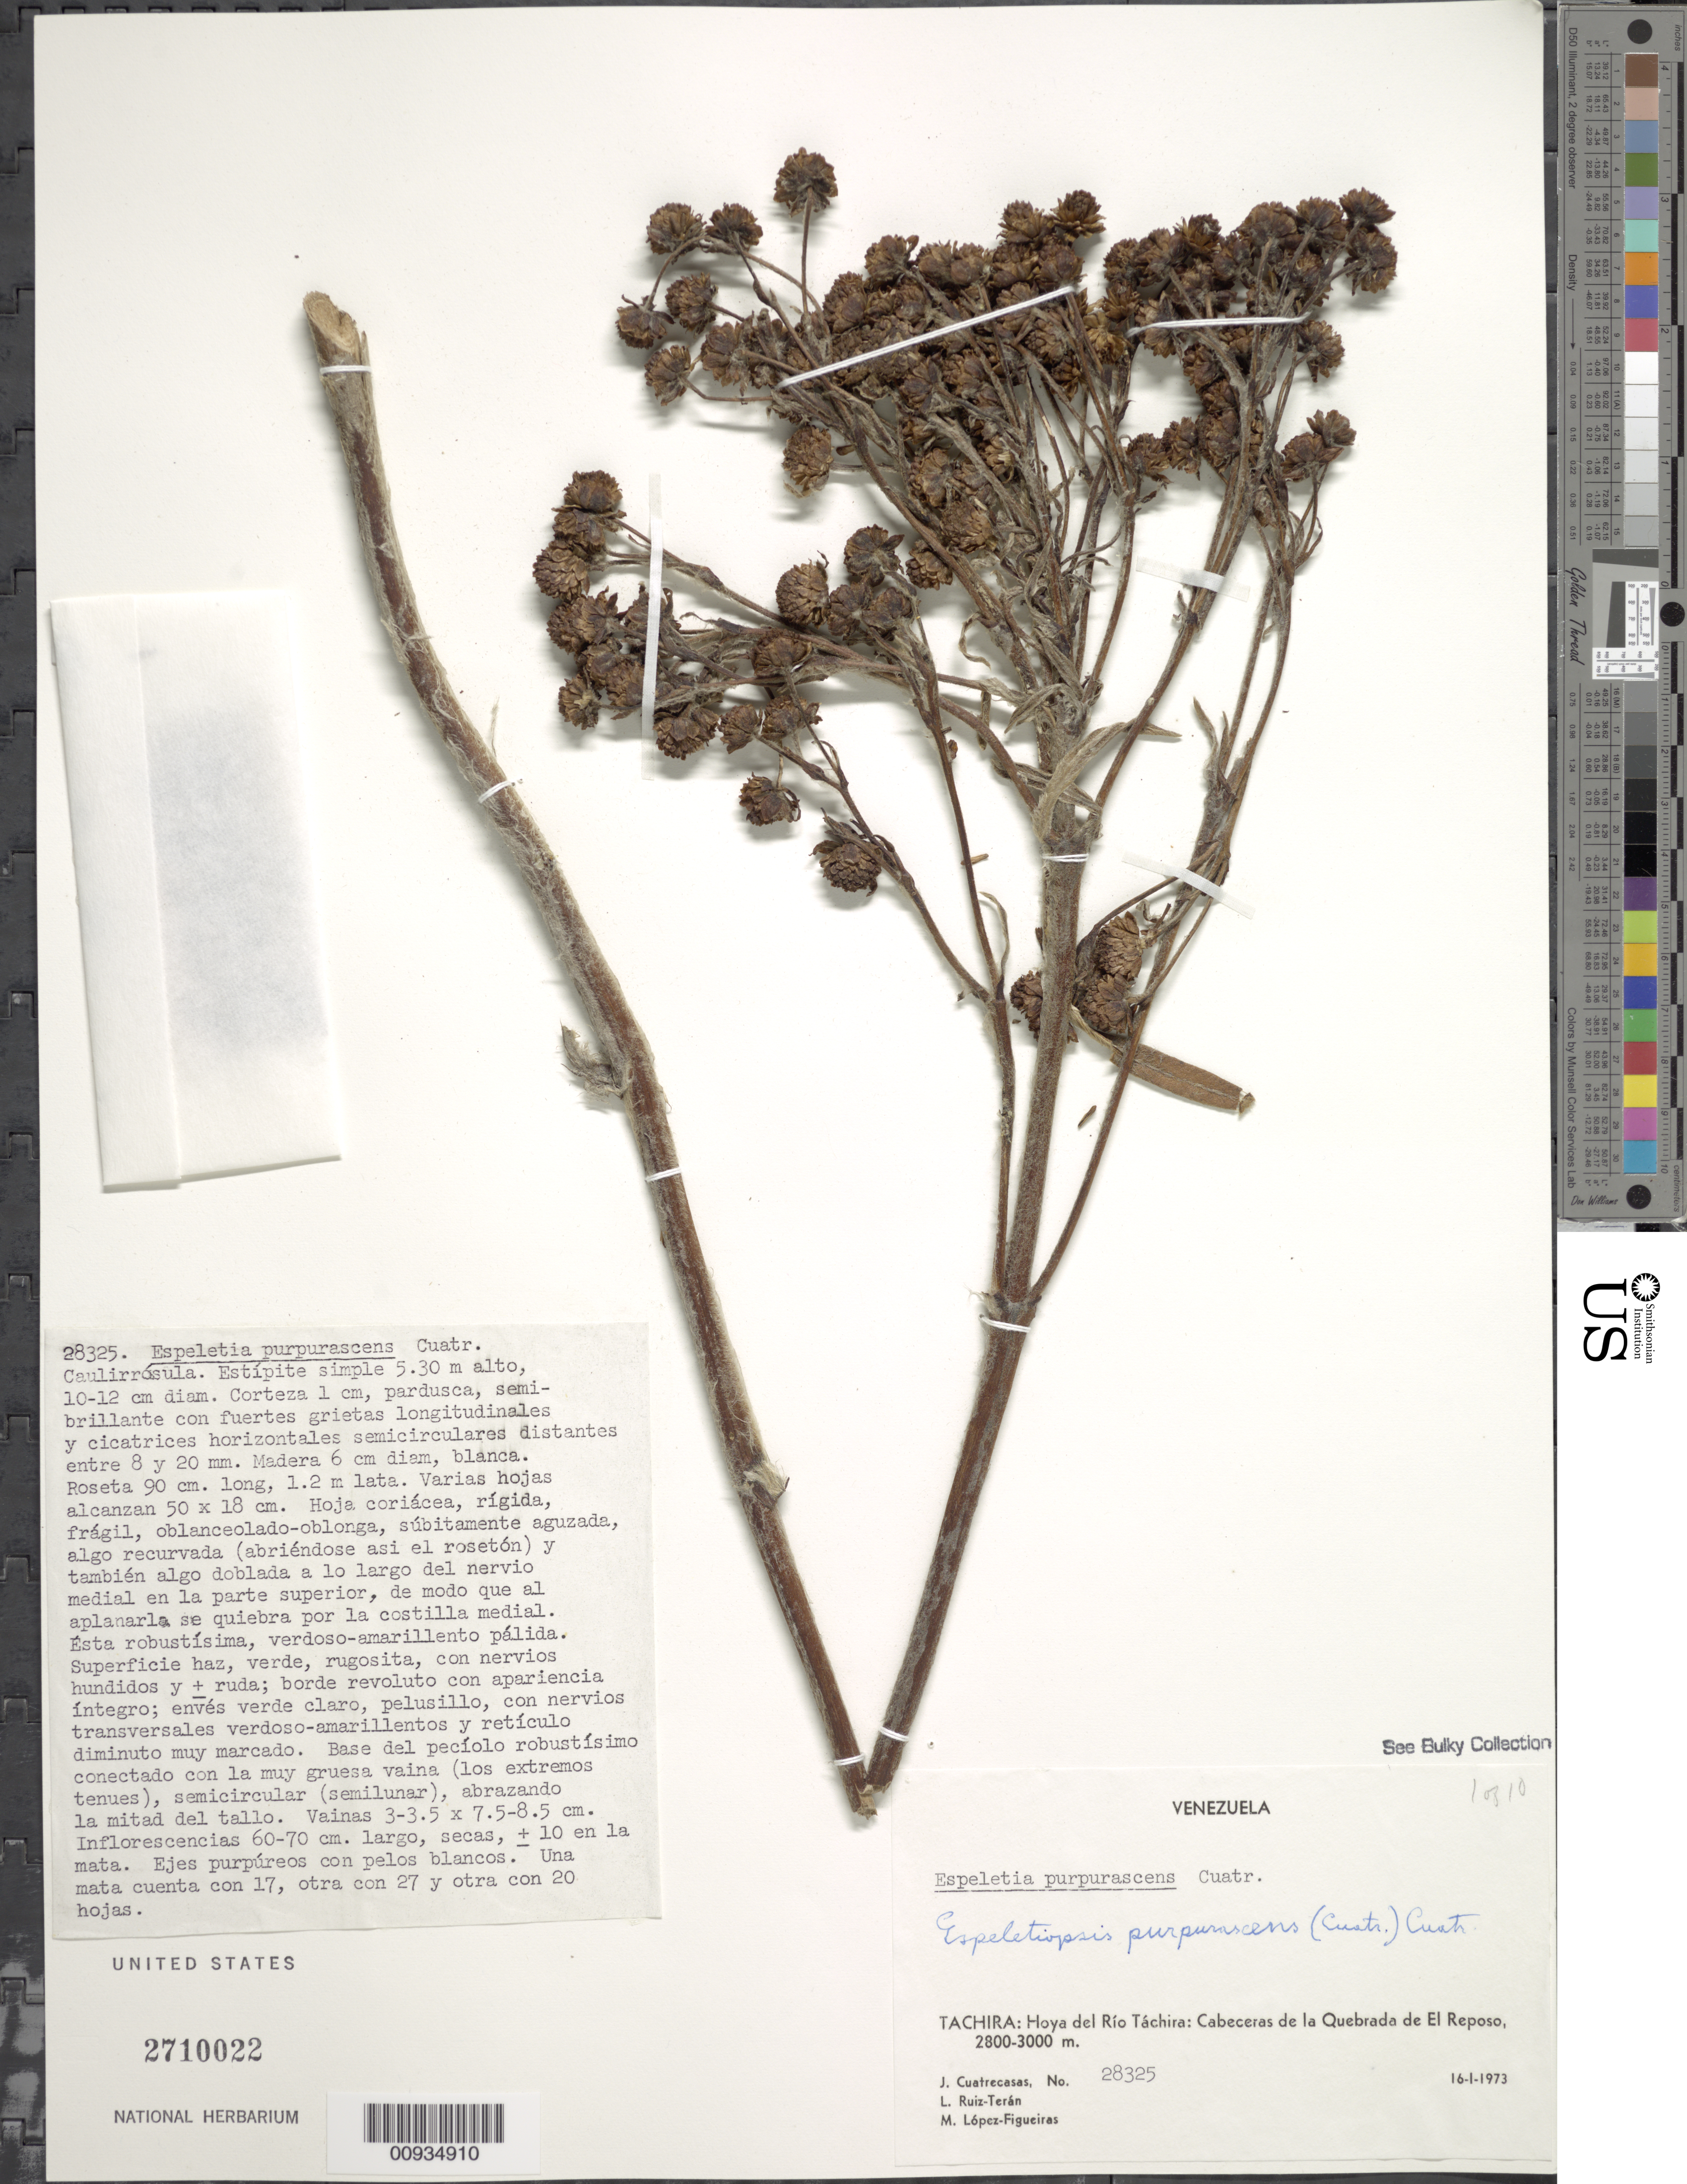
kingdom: Plantae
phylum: Tracheophyta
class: Magnoliopsida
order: Asterales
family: Asteraceae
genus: Espeletiopsis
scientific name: Espeletiopsis purpurascens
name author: (Cuatrec.) Cuatrec.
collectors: J. Cuatrecasas, L. E. Ruíz-Terán & M. López Figueiras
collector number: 28325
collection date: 1973-01-16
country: Venezuela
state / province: Tachira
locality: Hoya del Rio Tachira, Cabeceras de la Quebrada de El Reposo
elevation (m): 2800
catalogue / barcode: US 2710022